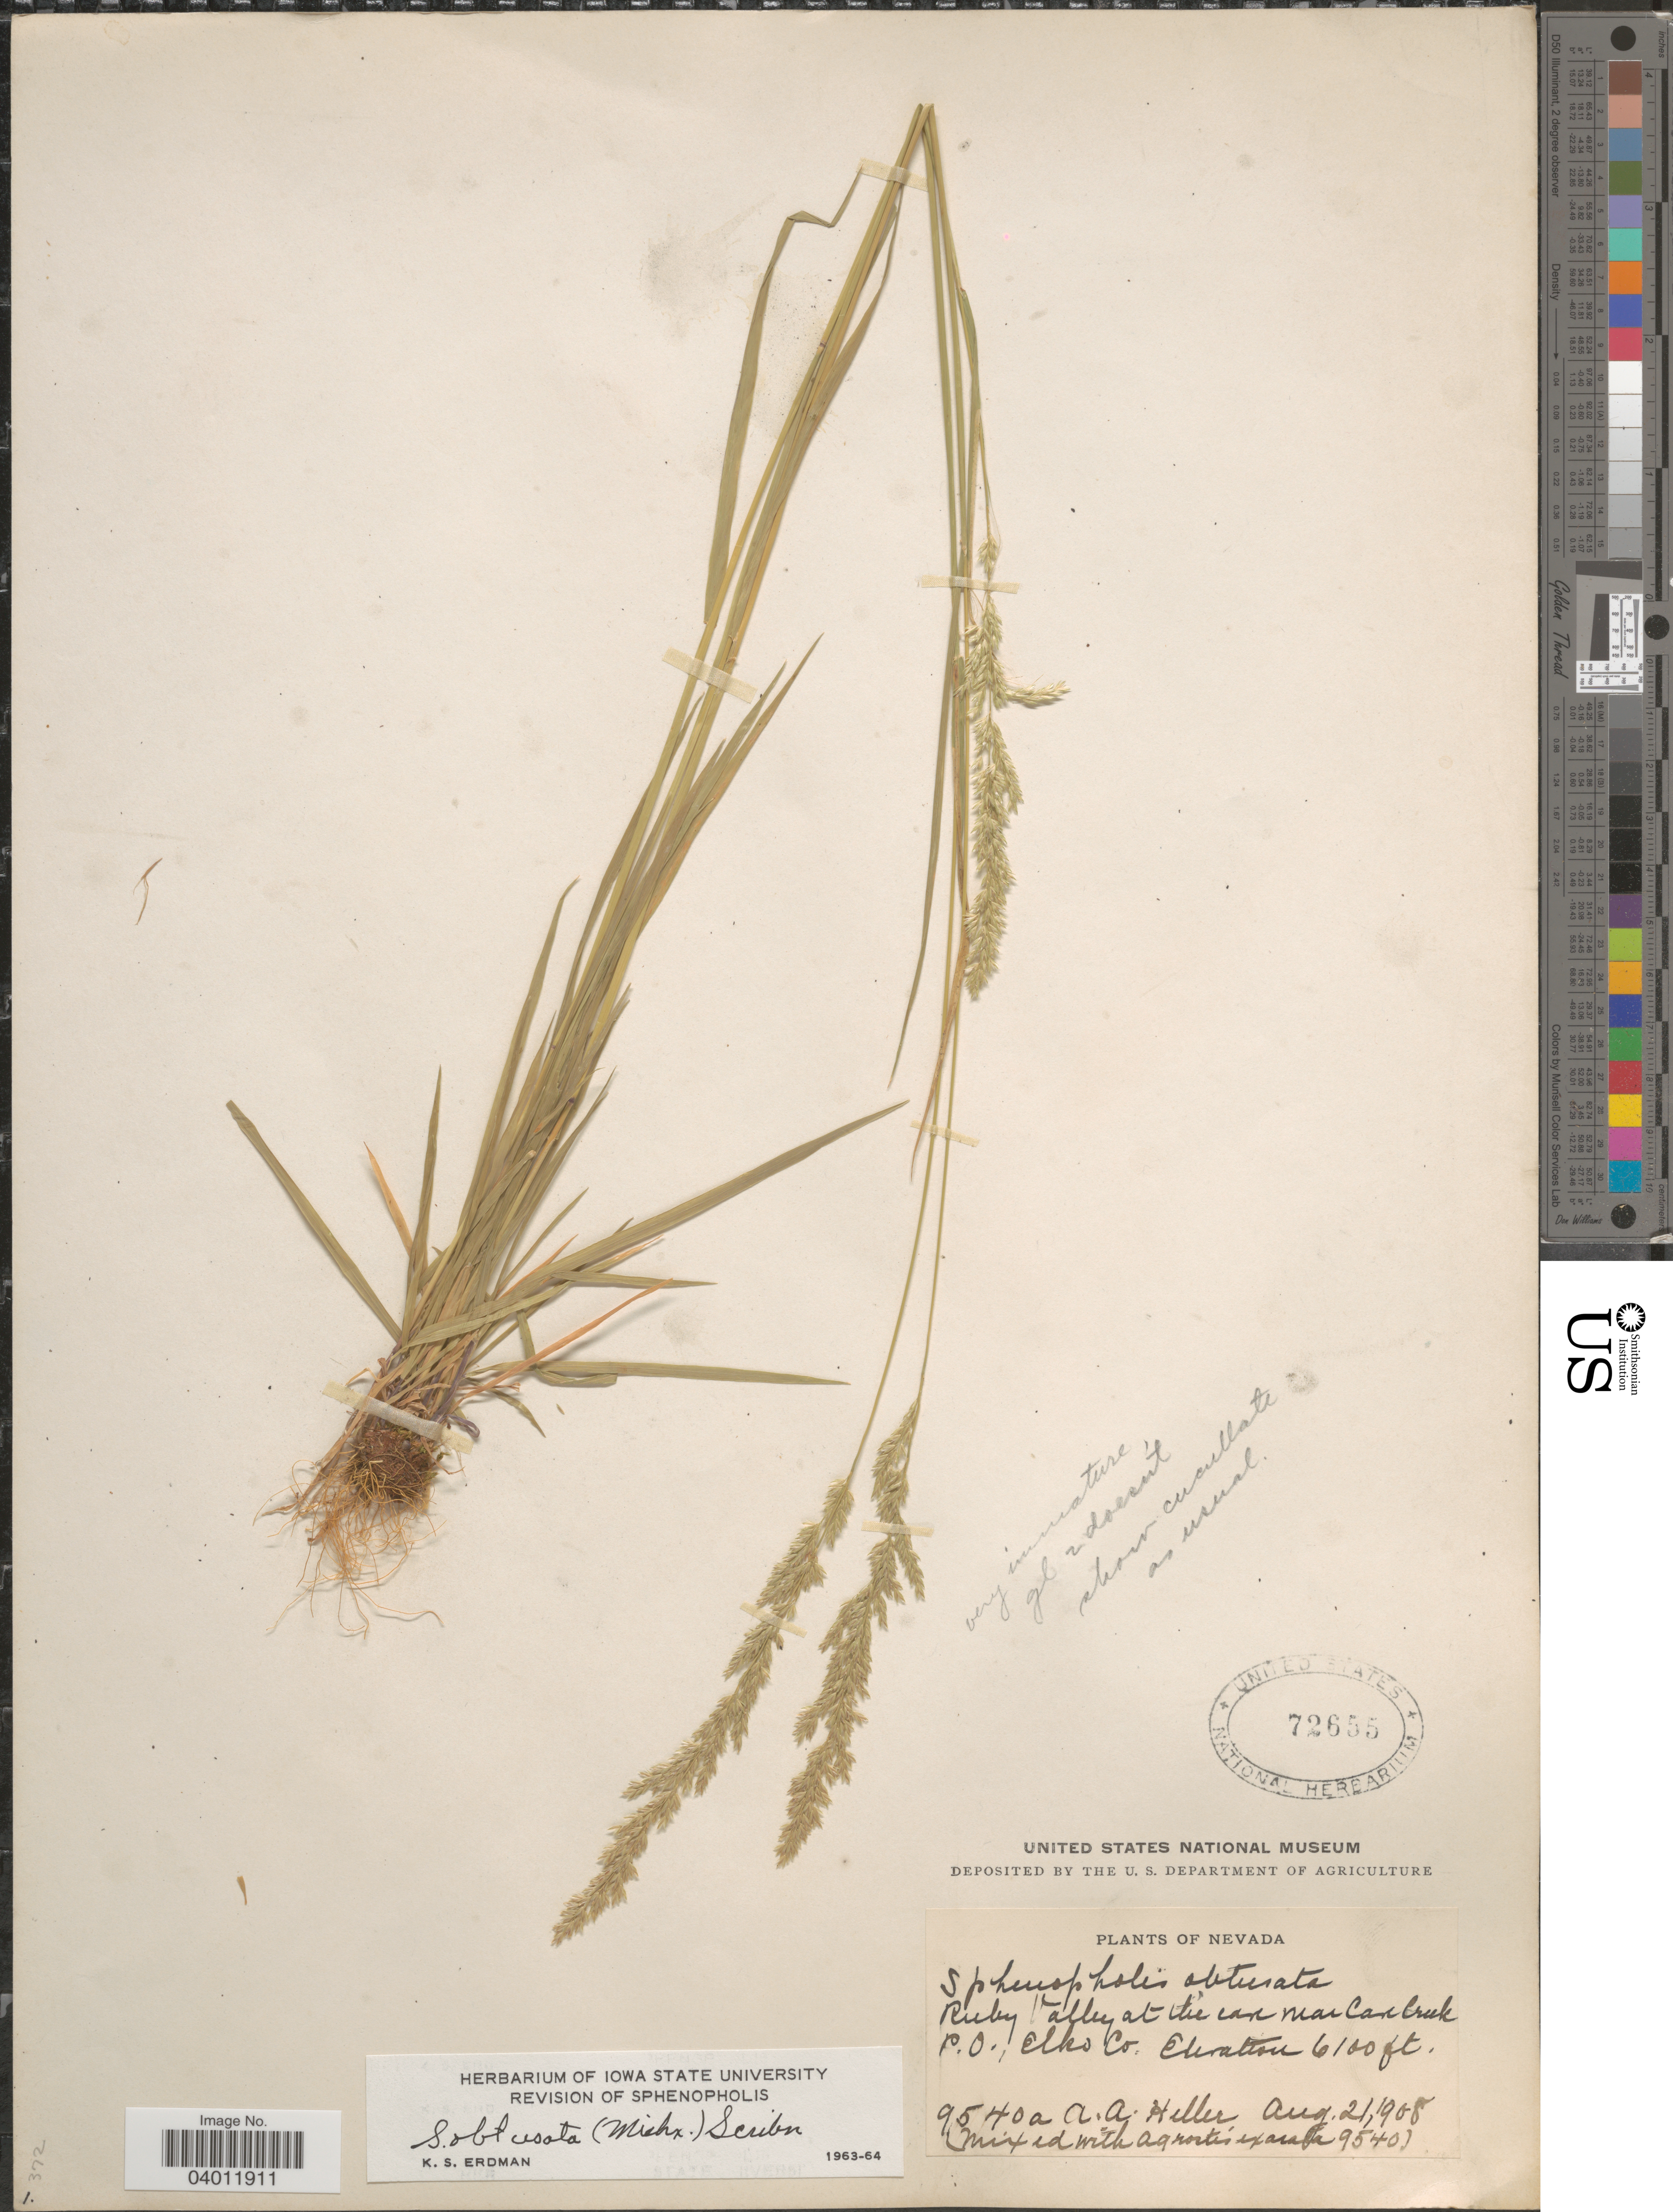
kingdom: Plantae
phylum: Tracheophyta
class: Liliopsida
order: Poales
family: Poaceae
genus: Sphenopholis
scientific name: Sphenopholis obtusata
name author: (Michx.) Scribn.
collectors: A. A. Heller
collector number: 9540a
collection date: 1908-08-21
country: United States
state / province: Nevada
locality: Ruby Valley at the cave near Car Creek P. O., Elko Co.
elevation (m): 1859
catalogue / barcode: US 72655